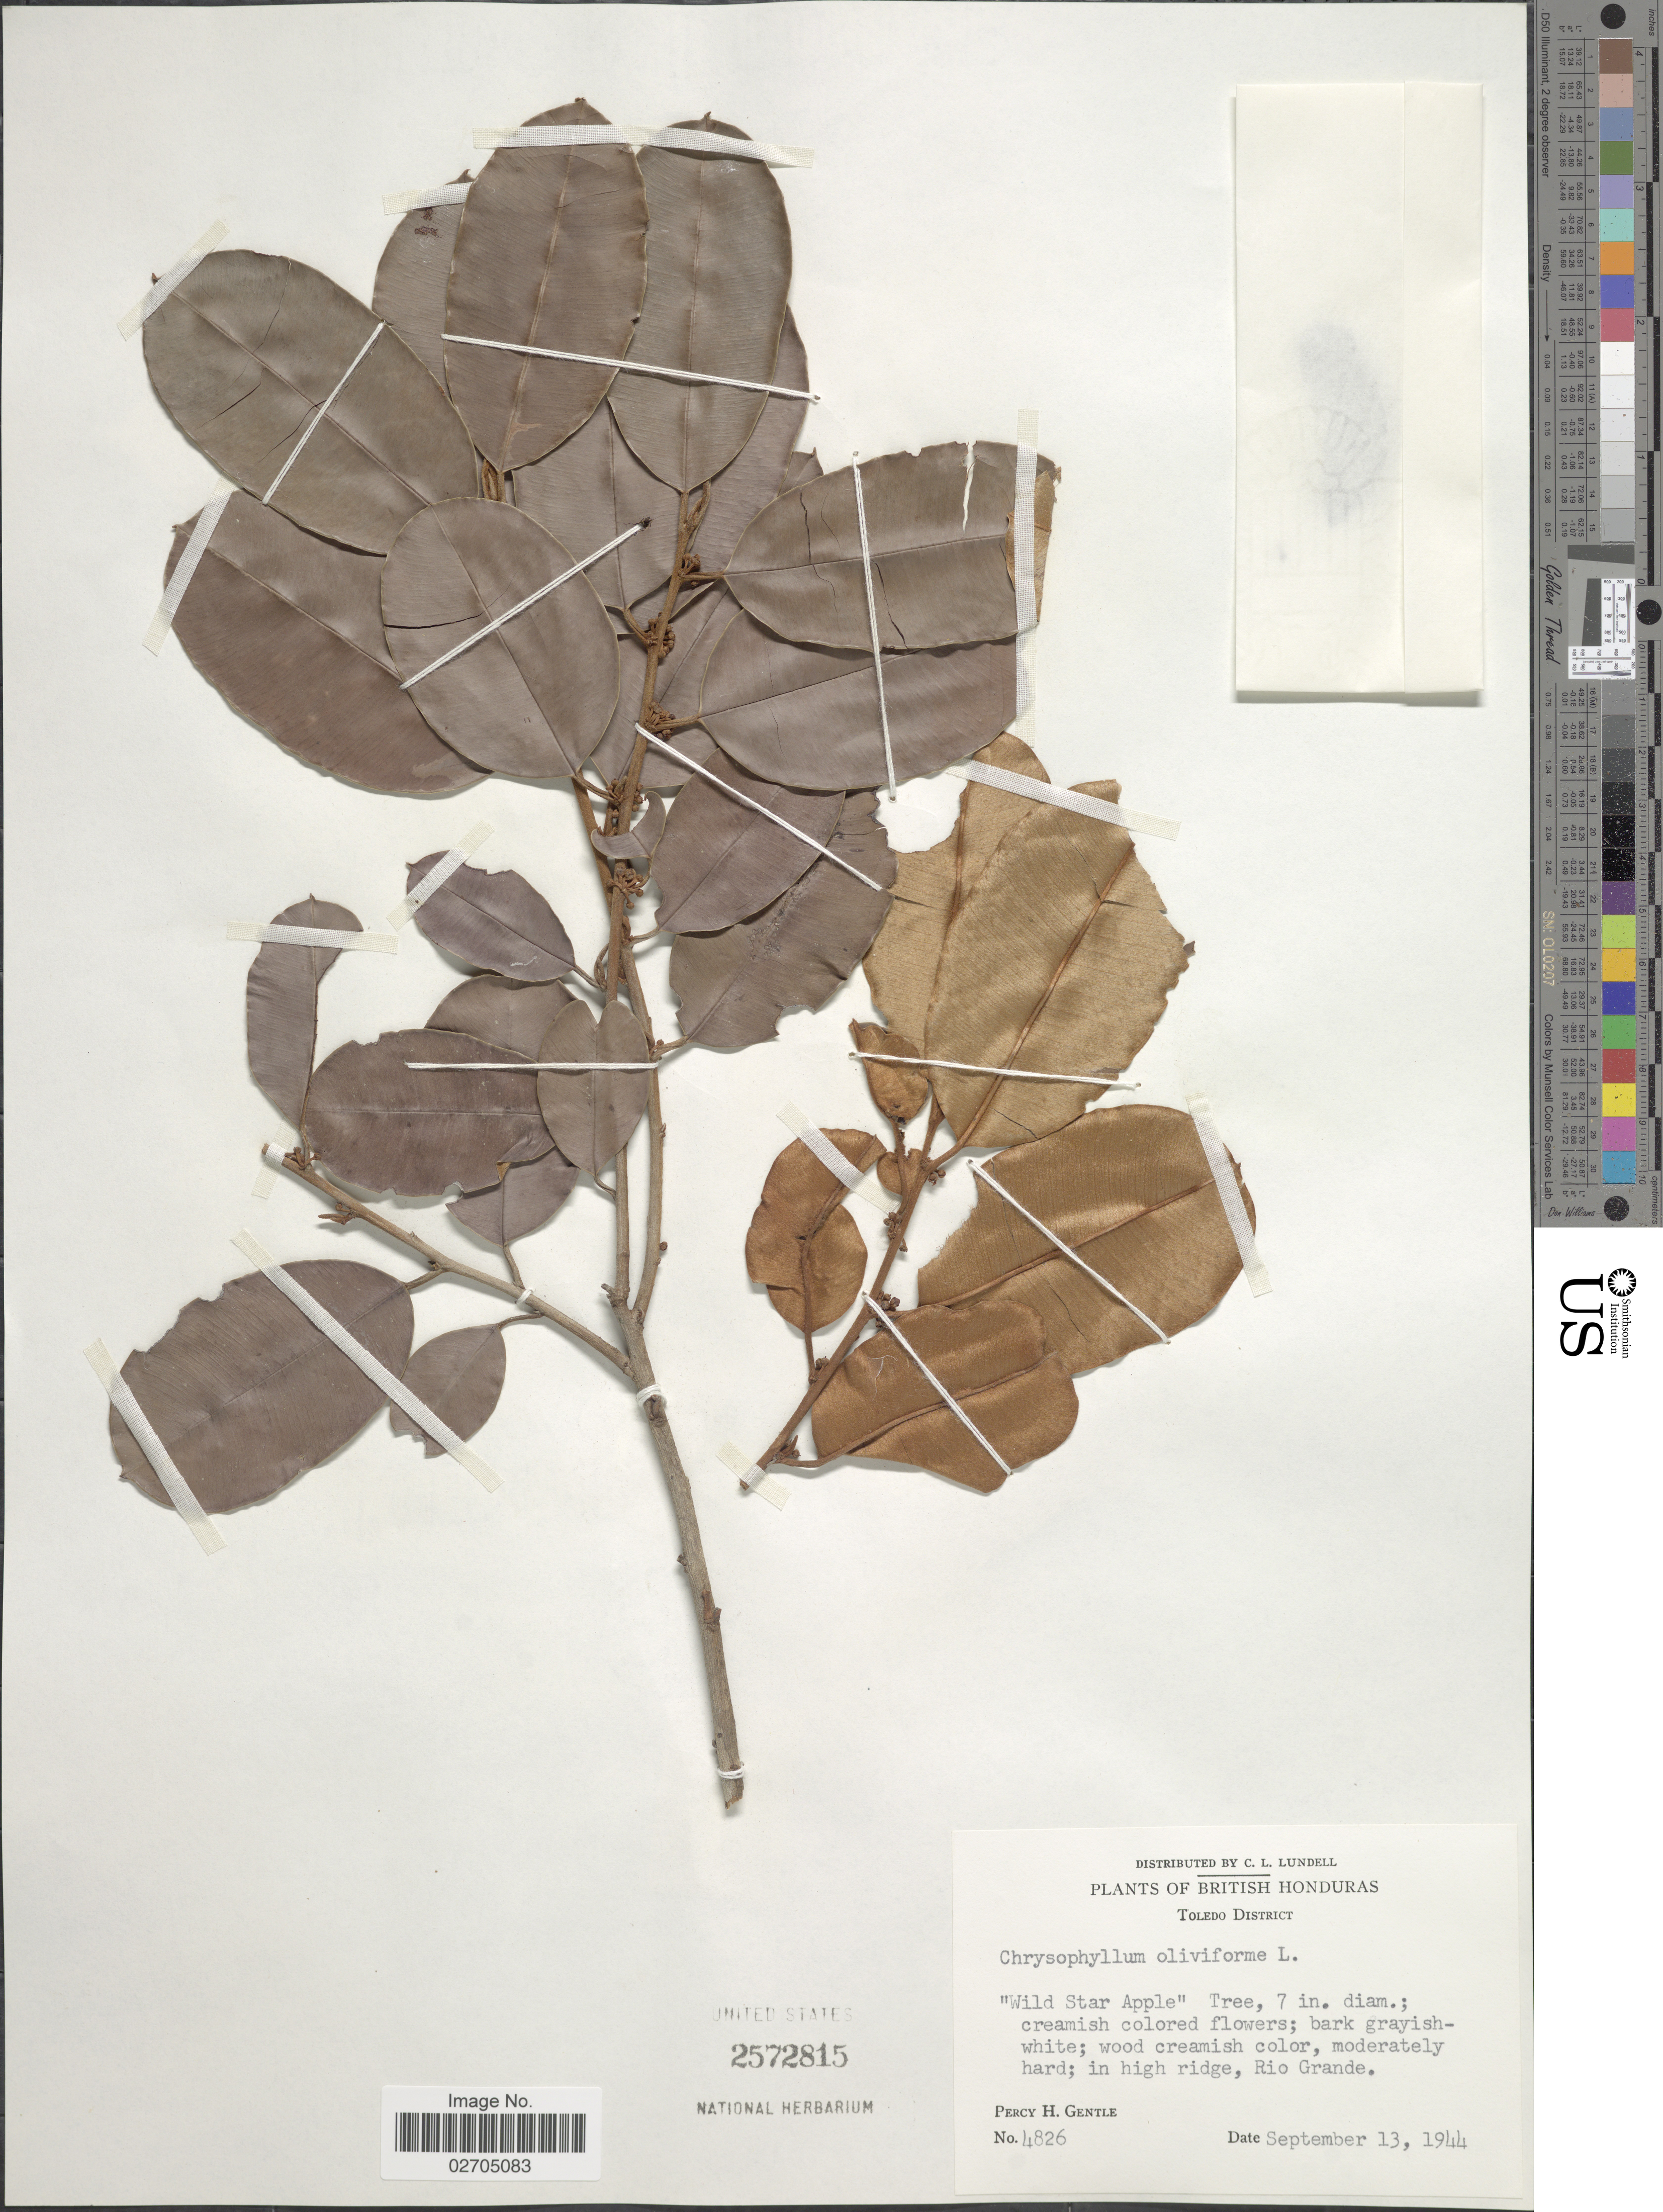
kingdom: Plantae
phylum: Tracheophyta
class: Magnoliopsida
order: Ericales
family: Sapotaceae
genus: Chrysophyllum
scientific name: Chrysophyllum mexicanum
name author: Brandegee ex Standl.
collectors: P. H. Gentle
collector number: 4826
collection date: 1944-09-13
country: Belize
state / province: Toledo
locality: British Honduras, Toledo District, in high ridge, Rio Grande.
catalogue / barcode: US 2572815